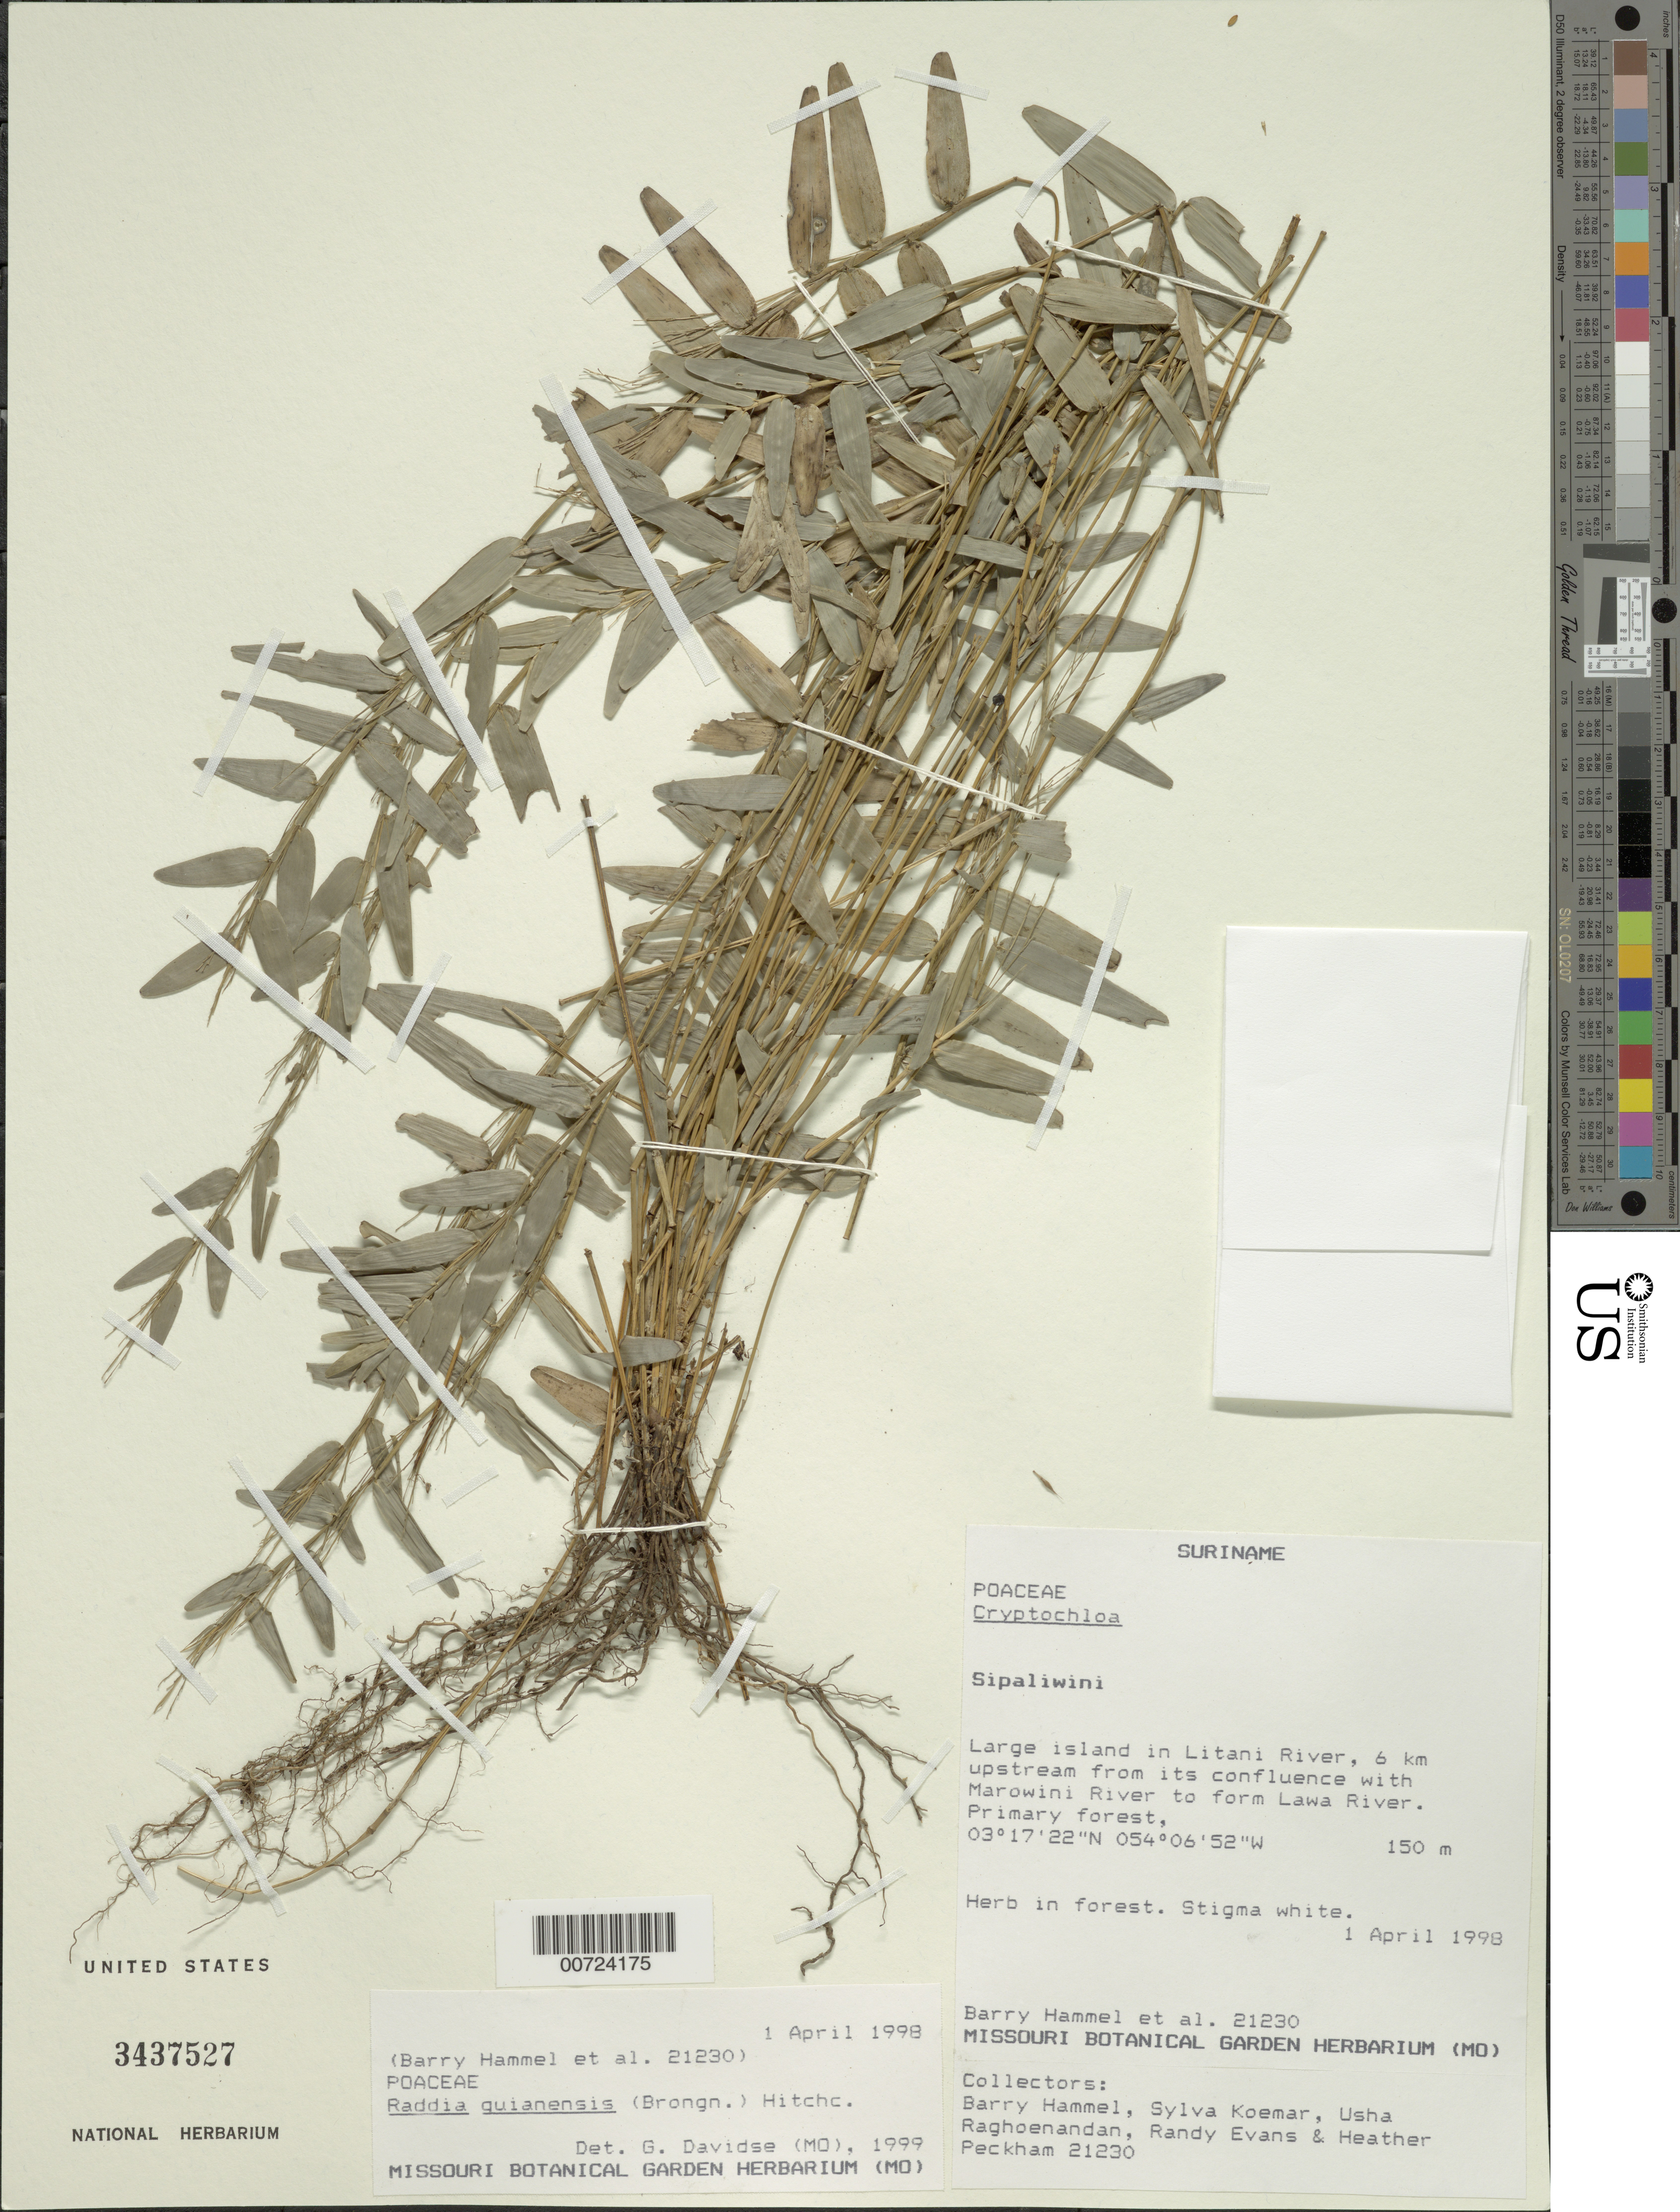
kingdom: Plantae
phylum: Tracheophyta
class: Liliopsida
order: Poales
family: Poaceae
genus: Raddia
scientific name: Raddia guianensis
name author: (Brongn.) Hitchc.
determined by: Davidse, Gerrit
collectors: B. Hammel & S. Koemar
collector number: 21230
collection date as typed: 1-Apr-98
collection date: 1998-04-01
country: Suriname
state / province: Sipaliwini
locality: Litani R., 6 km upstream from confl. with Marowini R. to form Lawa R.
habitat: Primary forest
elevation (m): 150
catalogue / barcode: US 3437527